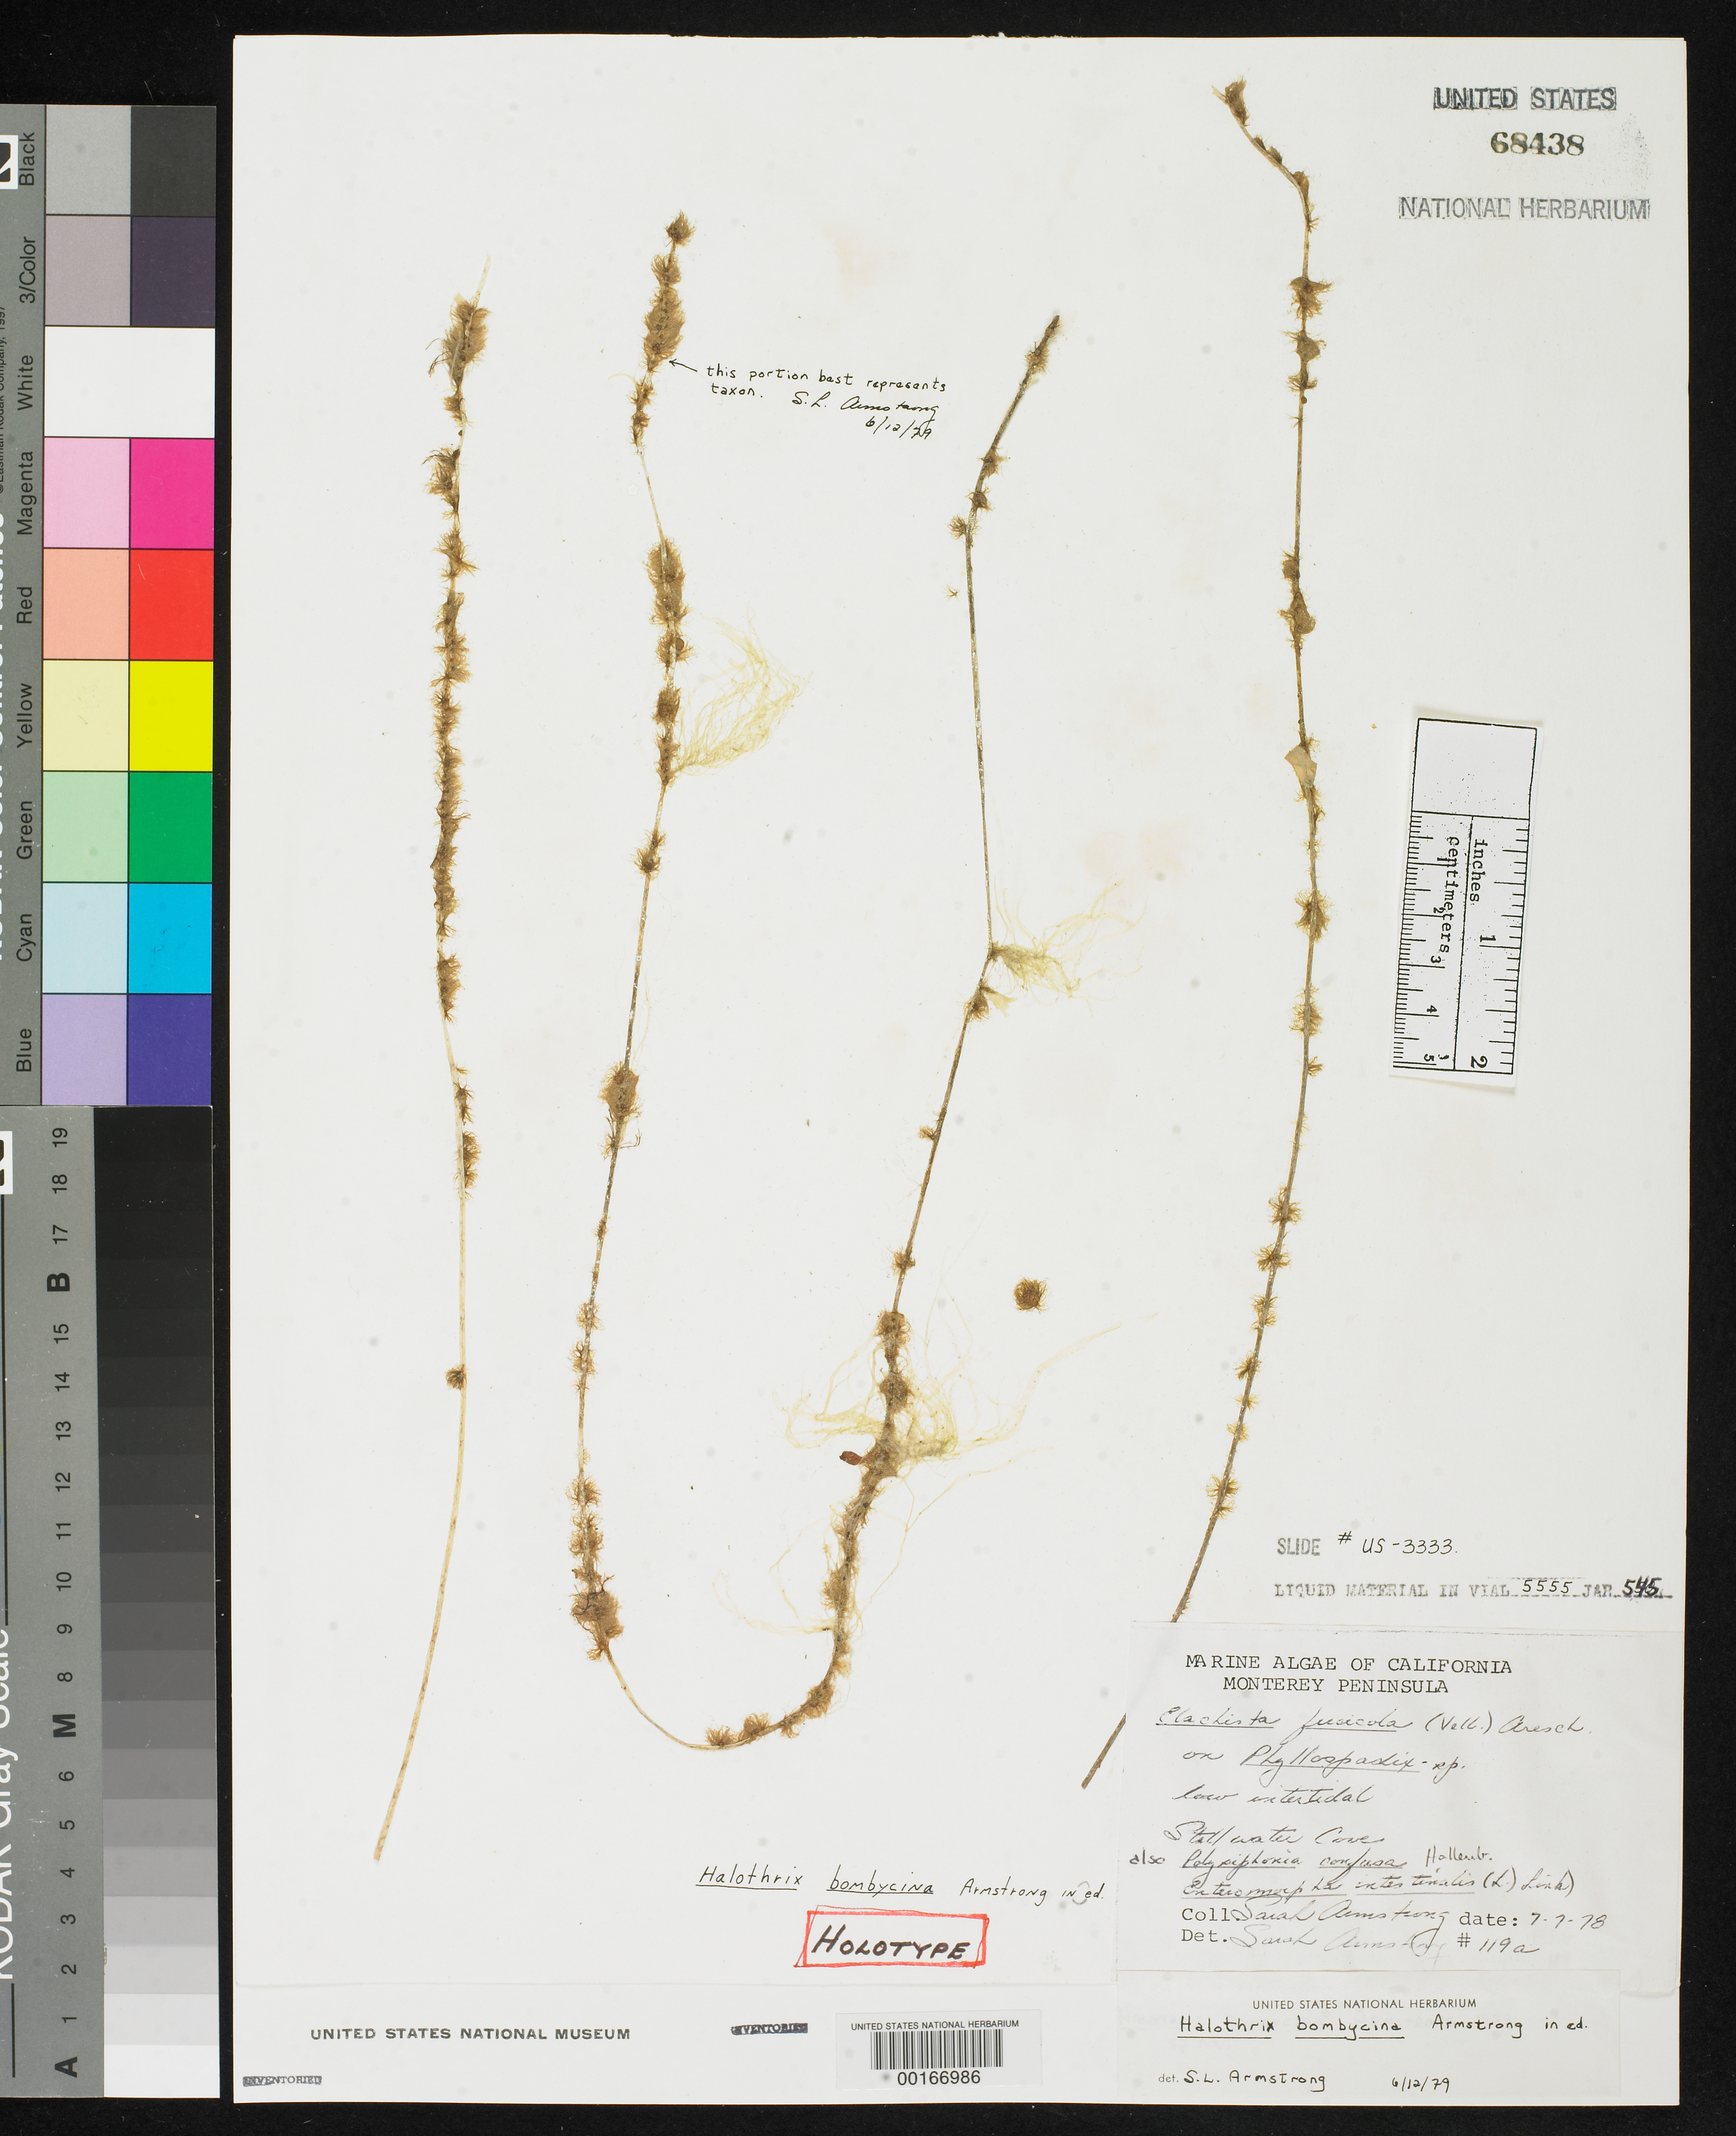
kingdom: Chromista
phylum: Ochrophyta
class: Phaeophyceae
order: Ectocarpales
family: Chordariaceae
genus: Halothrix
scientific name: Halothrix bombycina Armstrong, ined.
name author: Armstrong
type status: Holotype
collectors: S. Armstrong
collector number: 119A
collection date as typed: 07 Jul 1978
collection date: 1978-07-07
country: United States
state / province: California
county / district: Monterey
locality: Stillwater Cove, Monterey Peninsula.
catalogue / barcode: US 68438